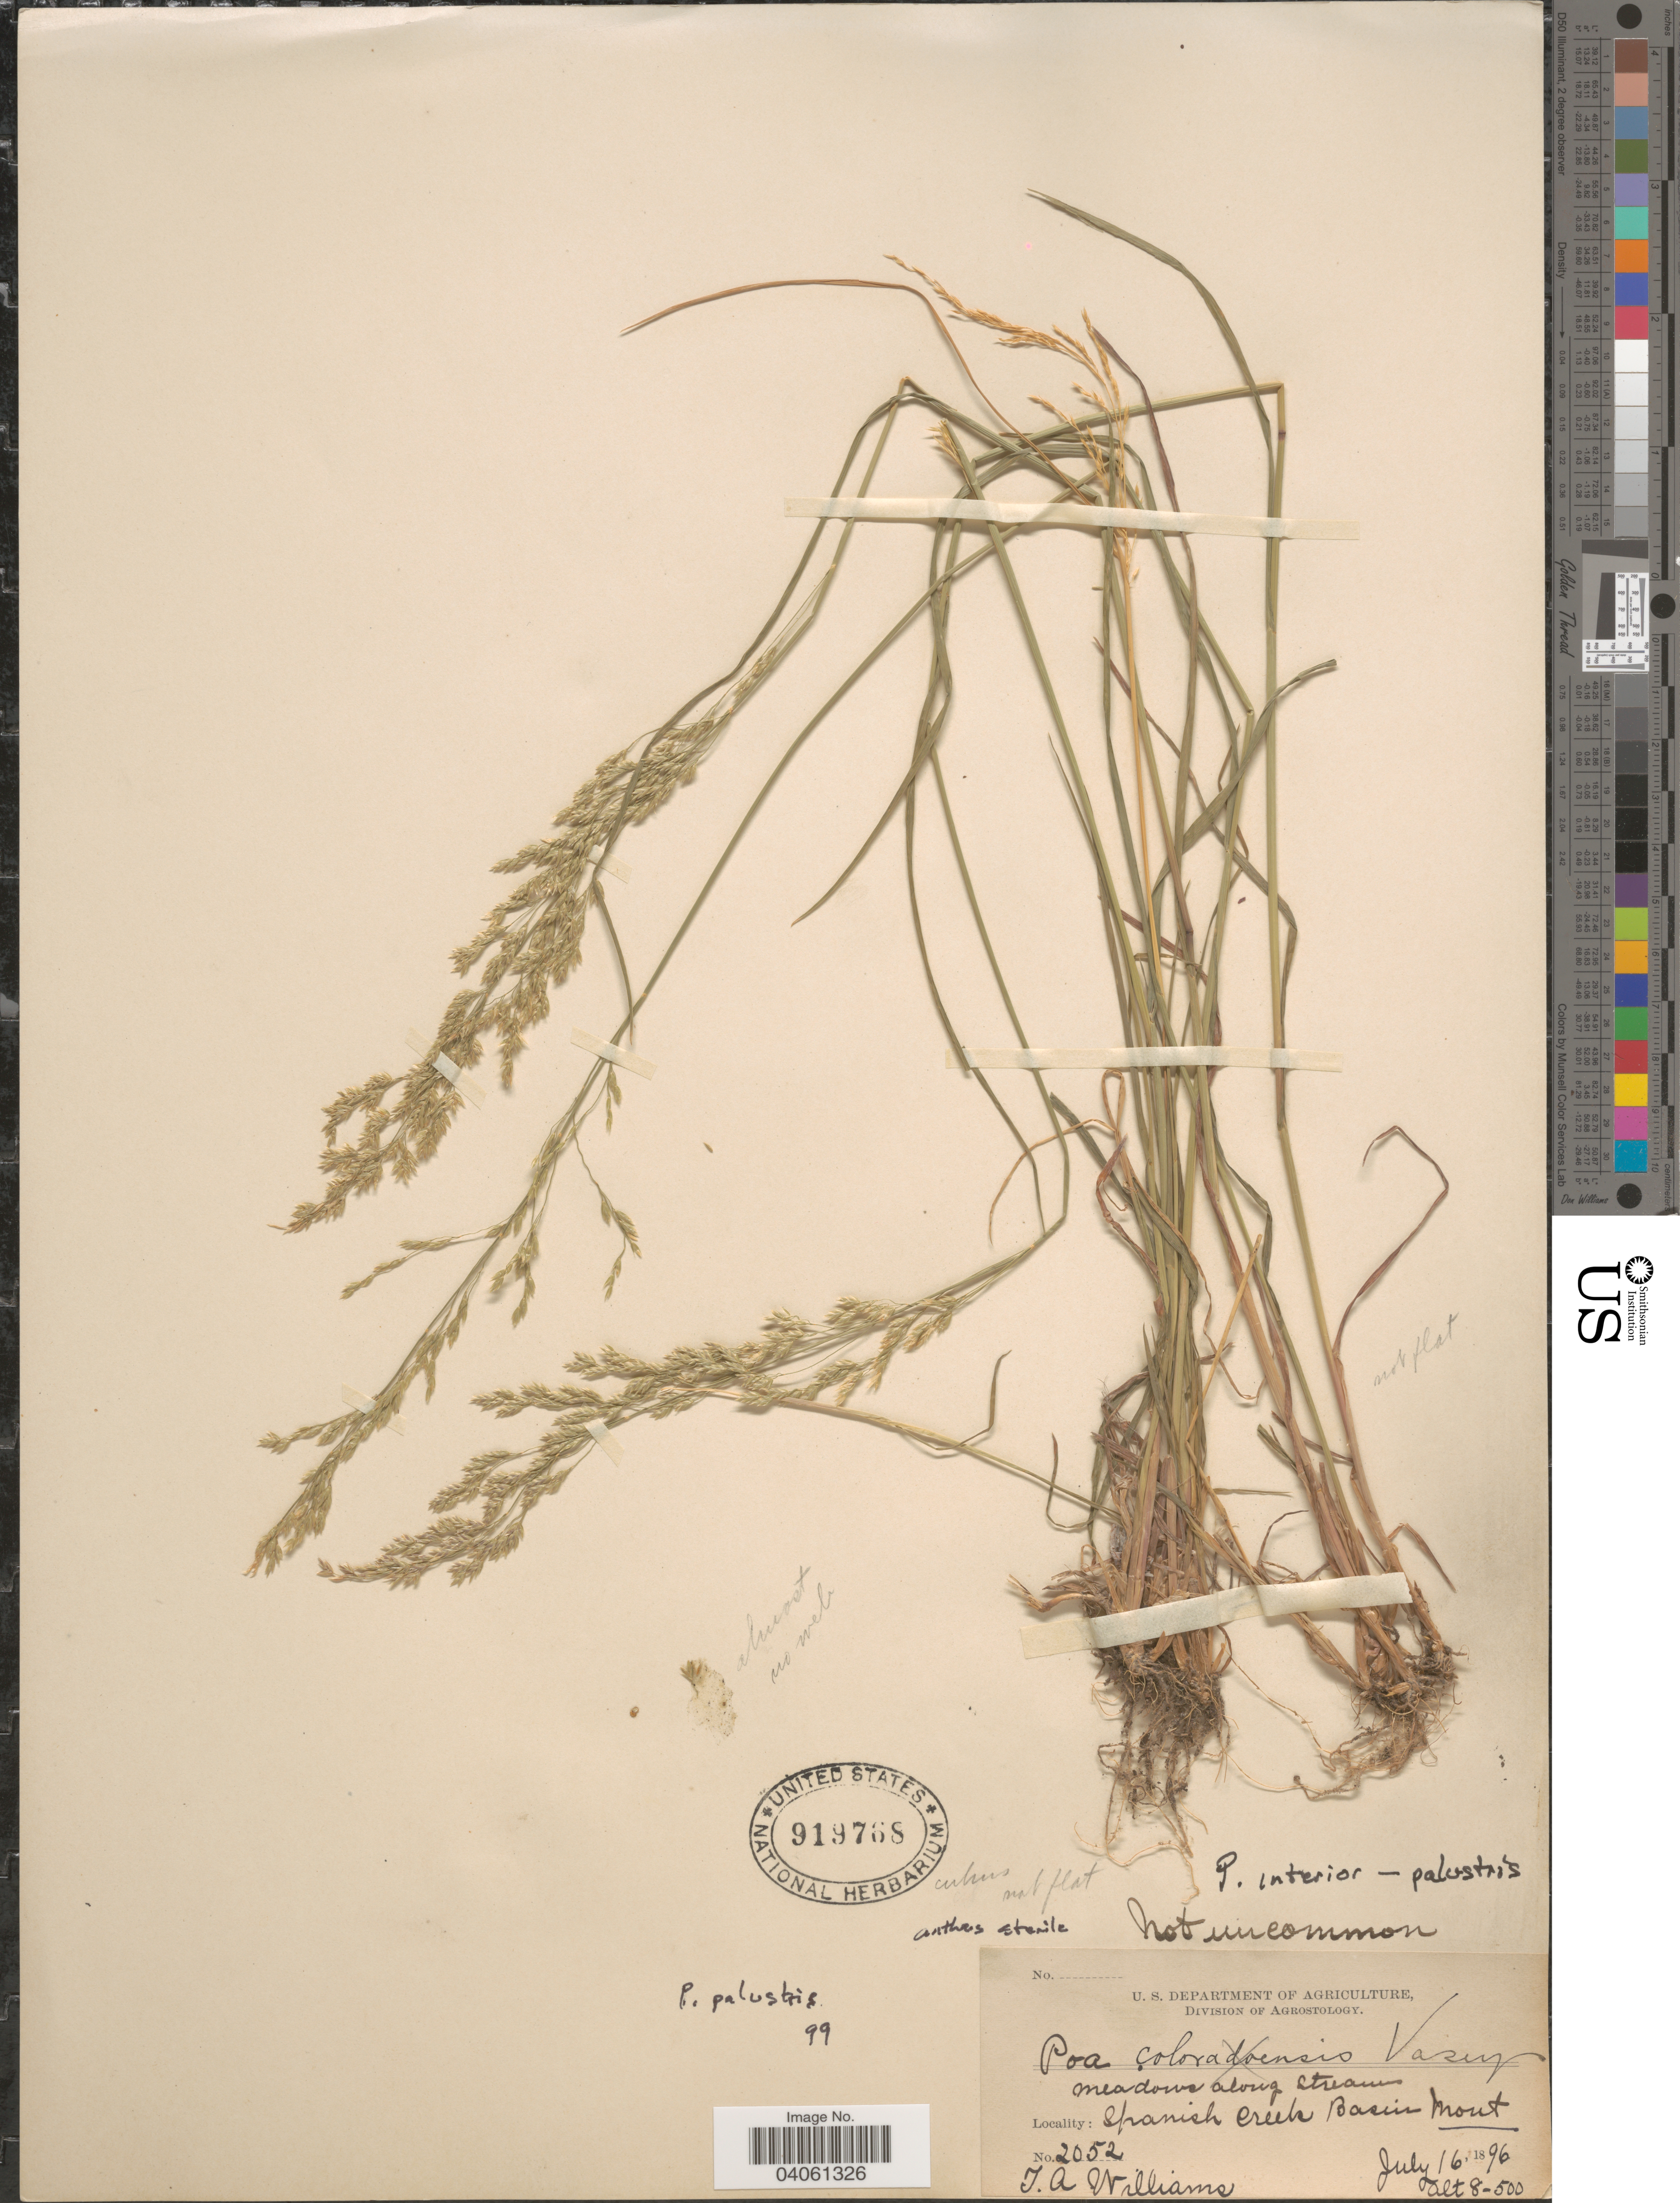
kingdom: Plantae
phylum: Tracheophyta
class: Liliopsida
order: Poales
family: Poaceae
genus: Poa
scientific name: Poa palustris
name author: L.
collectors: T. Williams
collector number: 2052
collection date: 1896-07-16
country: United States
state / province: Montana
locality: Meadows along stream. Spanish Creek Basin.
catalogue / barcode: US 919768